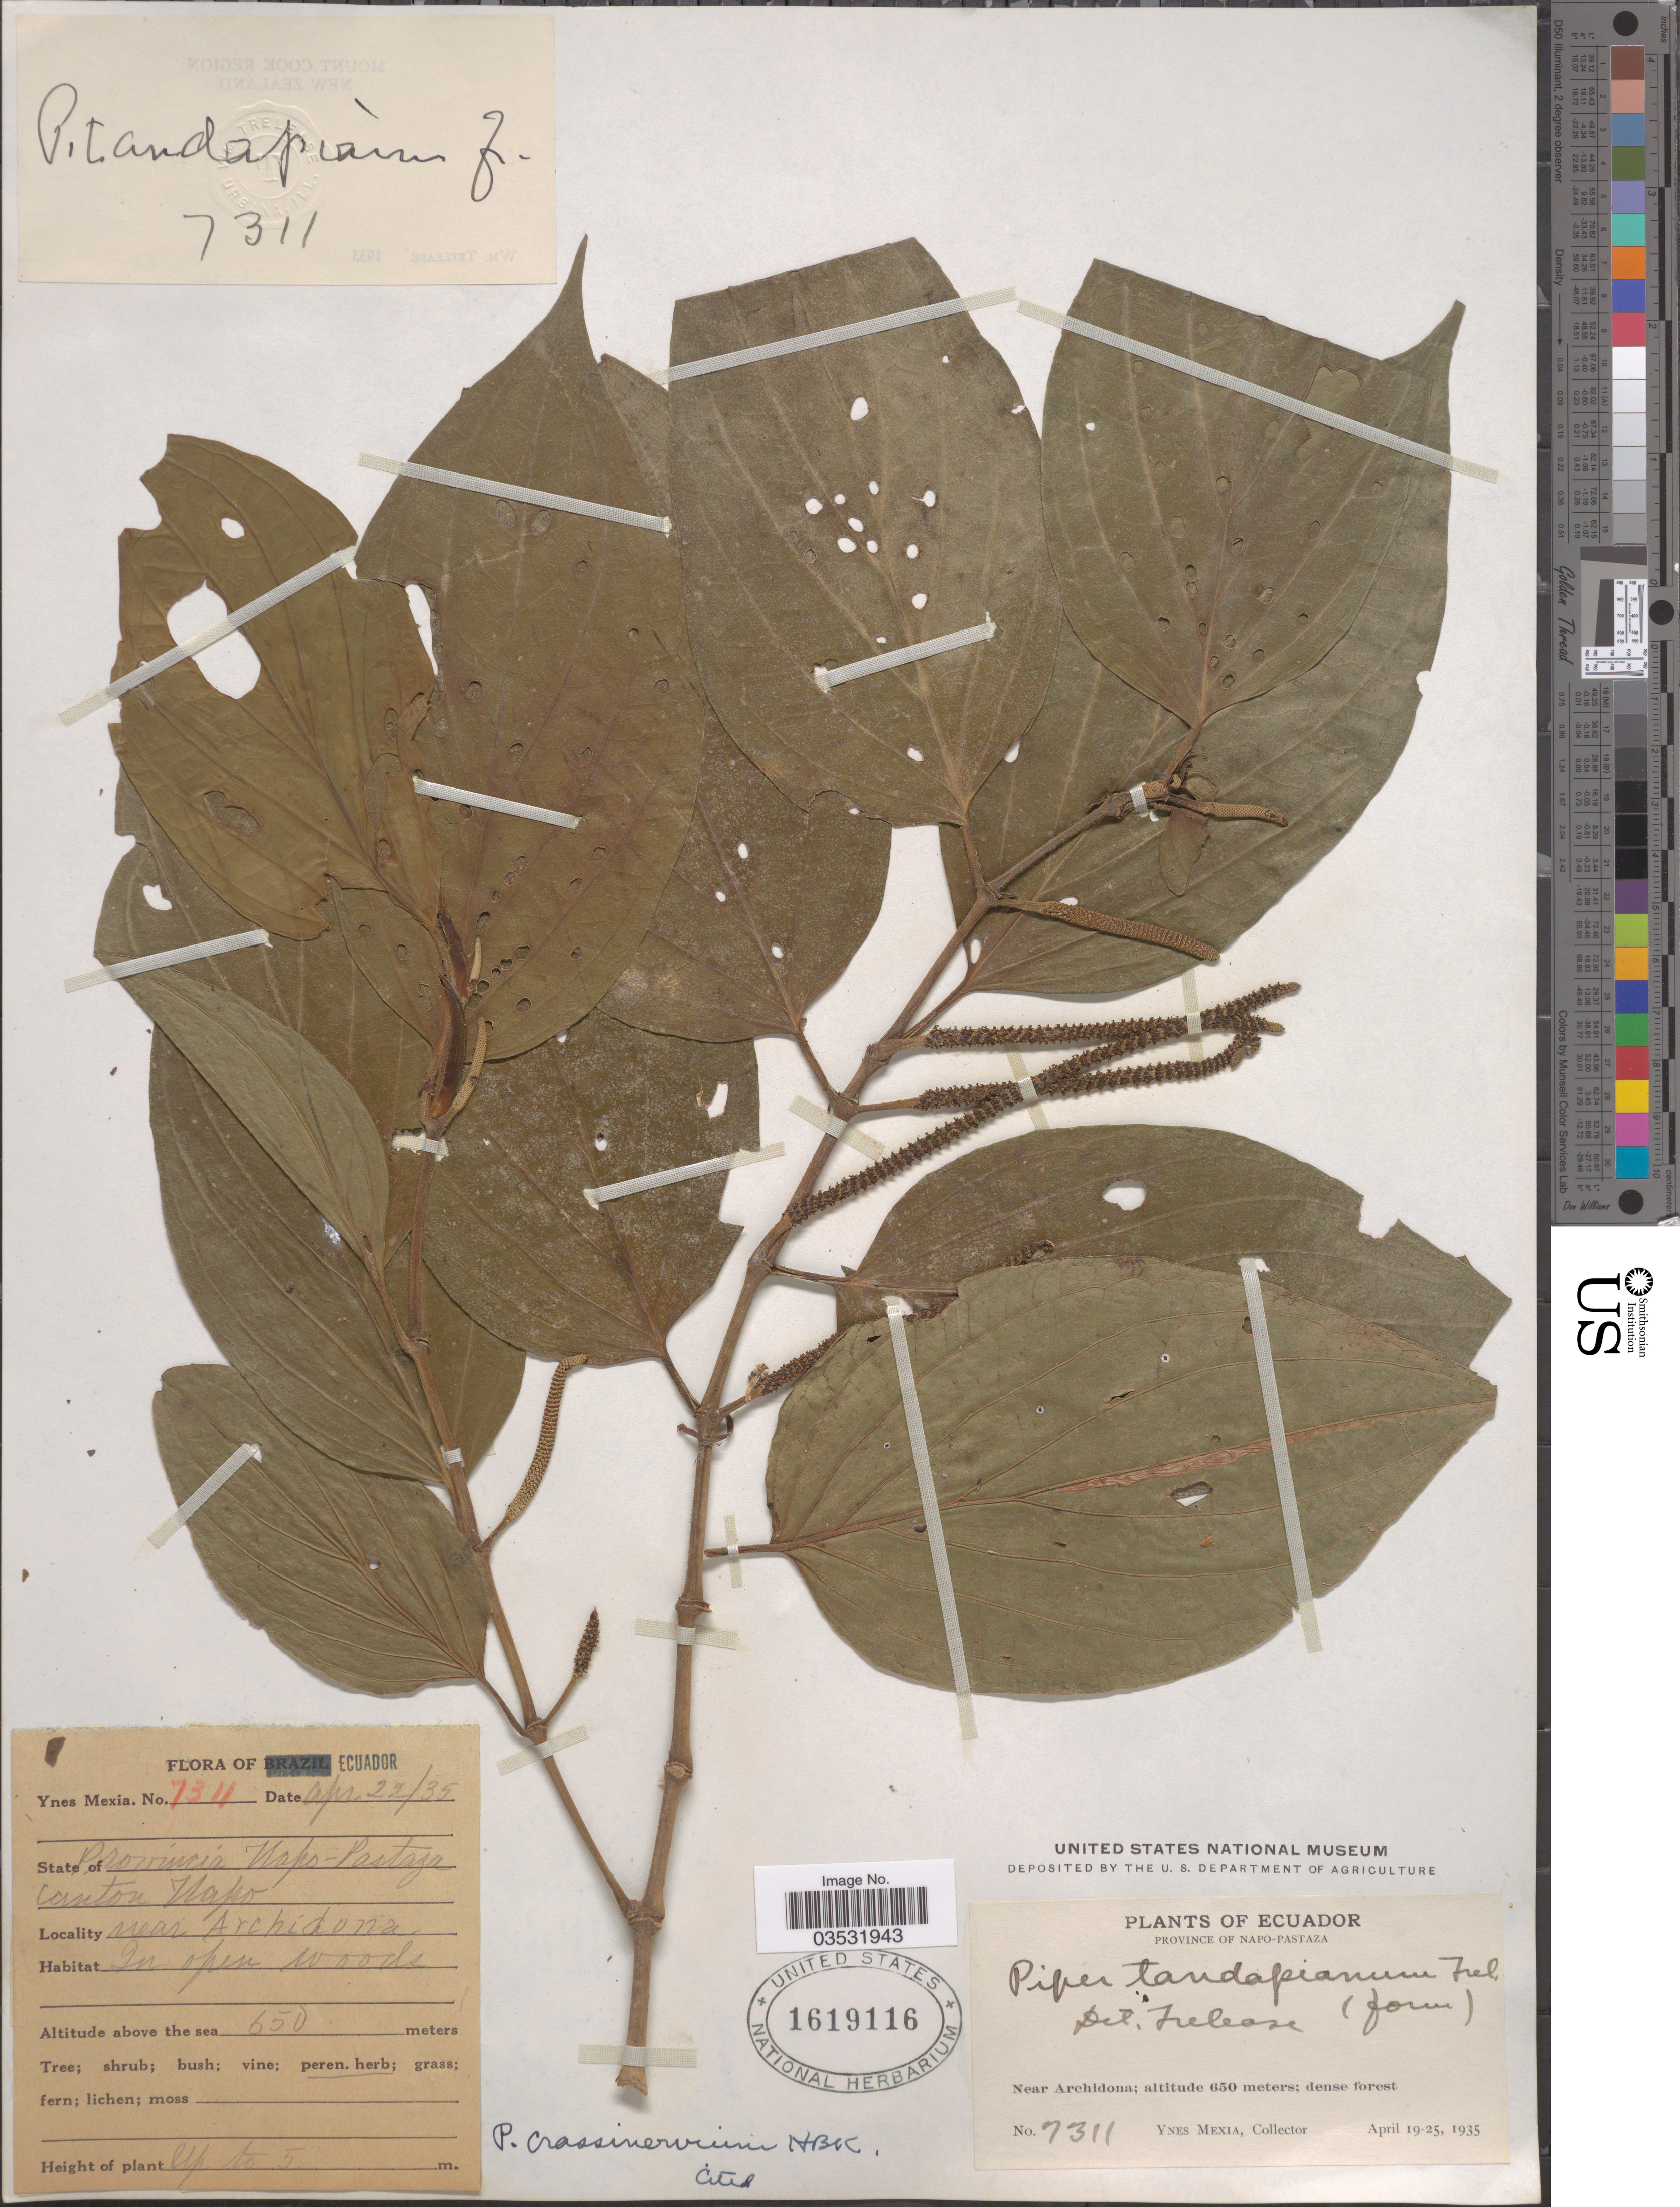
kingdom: Plantae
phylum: Tracheophyta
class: Magnoliopsida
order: Piperales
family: Piperaceae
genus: Piper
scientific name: Piper crassinervium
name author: Kunth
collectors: Y. Mexia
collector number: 7311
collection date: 1935-04-22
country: Ecuador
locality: Province of Napo-Pastaza. Near Archidona. Canton Napo.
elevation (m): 650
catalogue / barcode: US 1619116